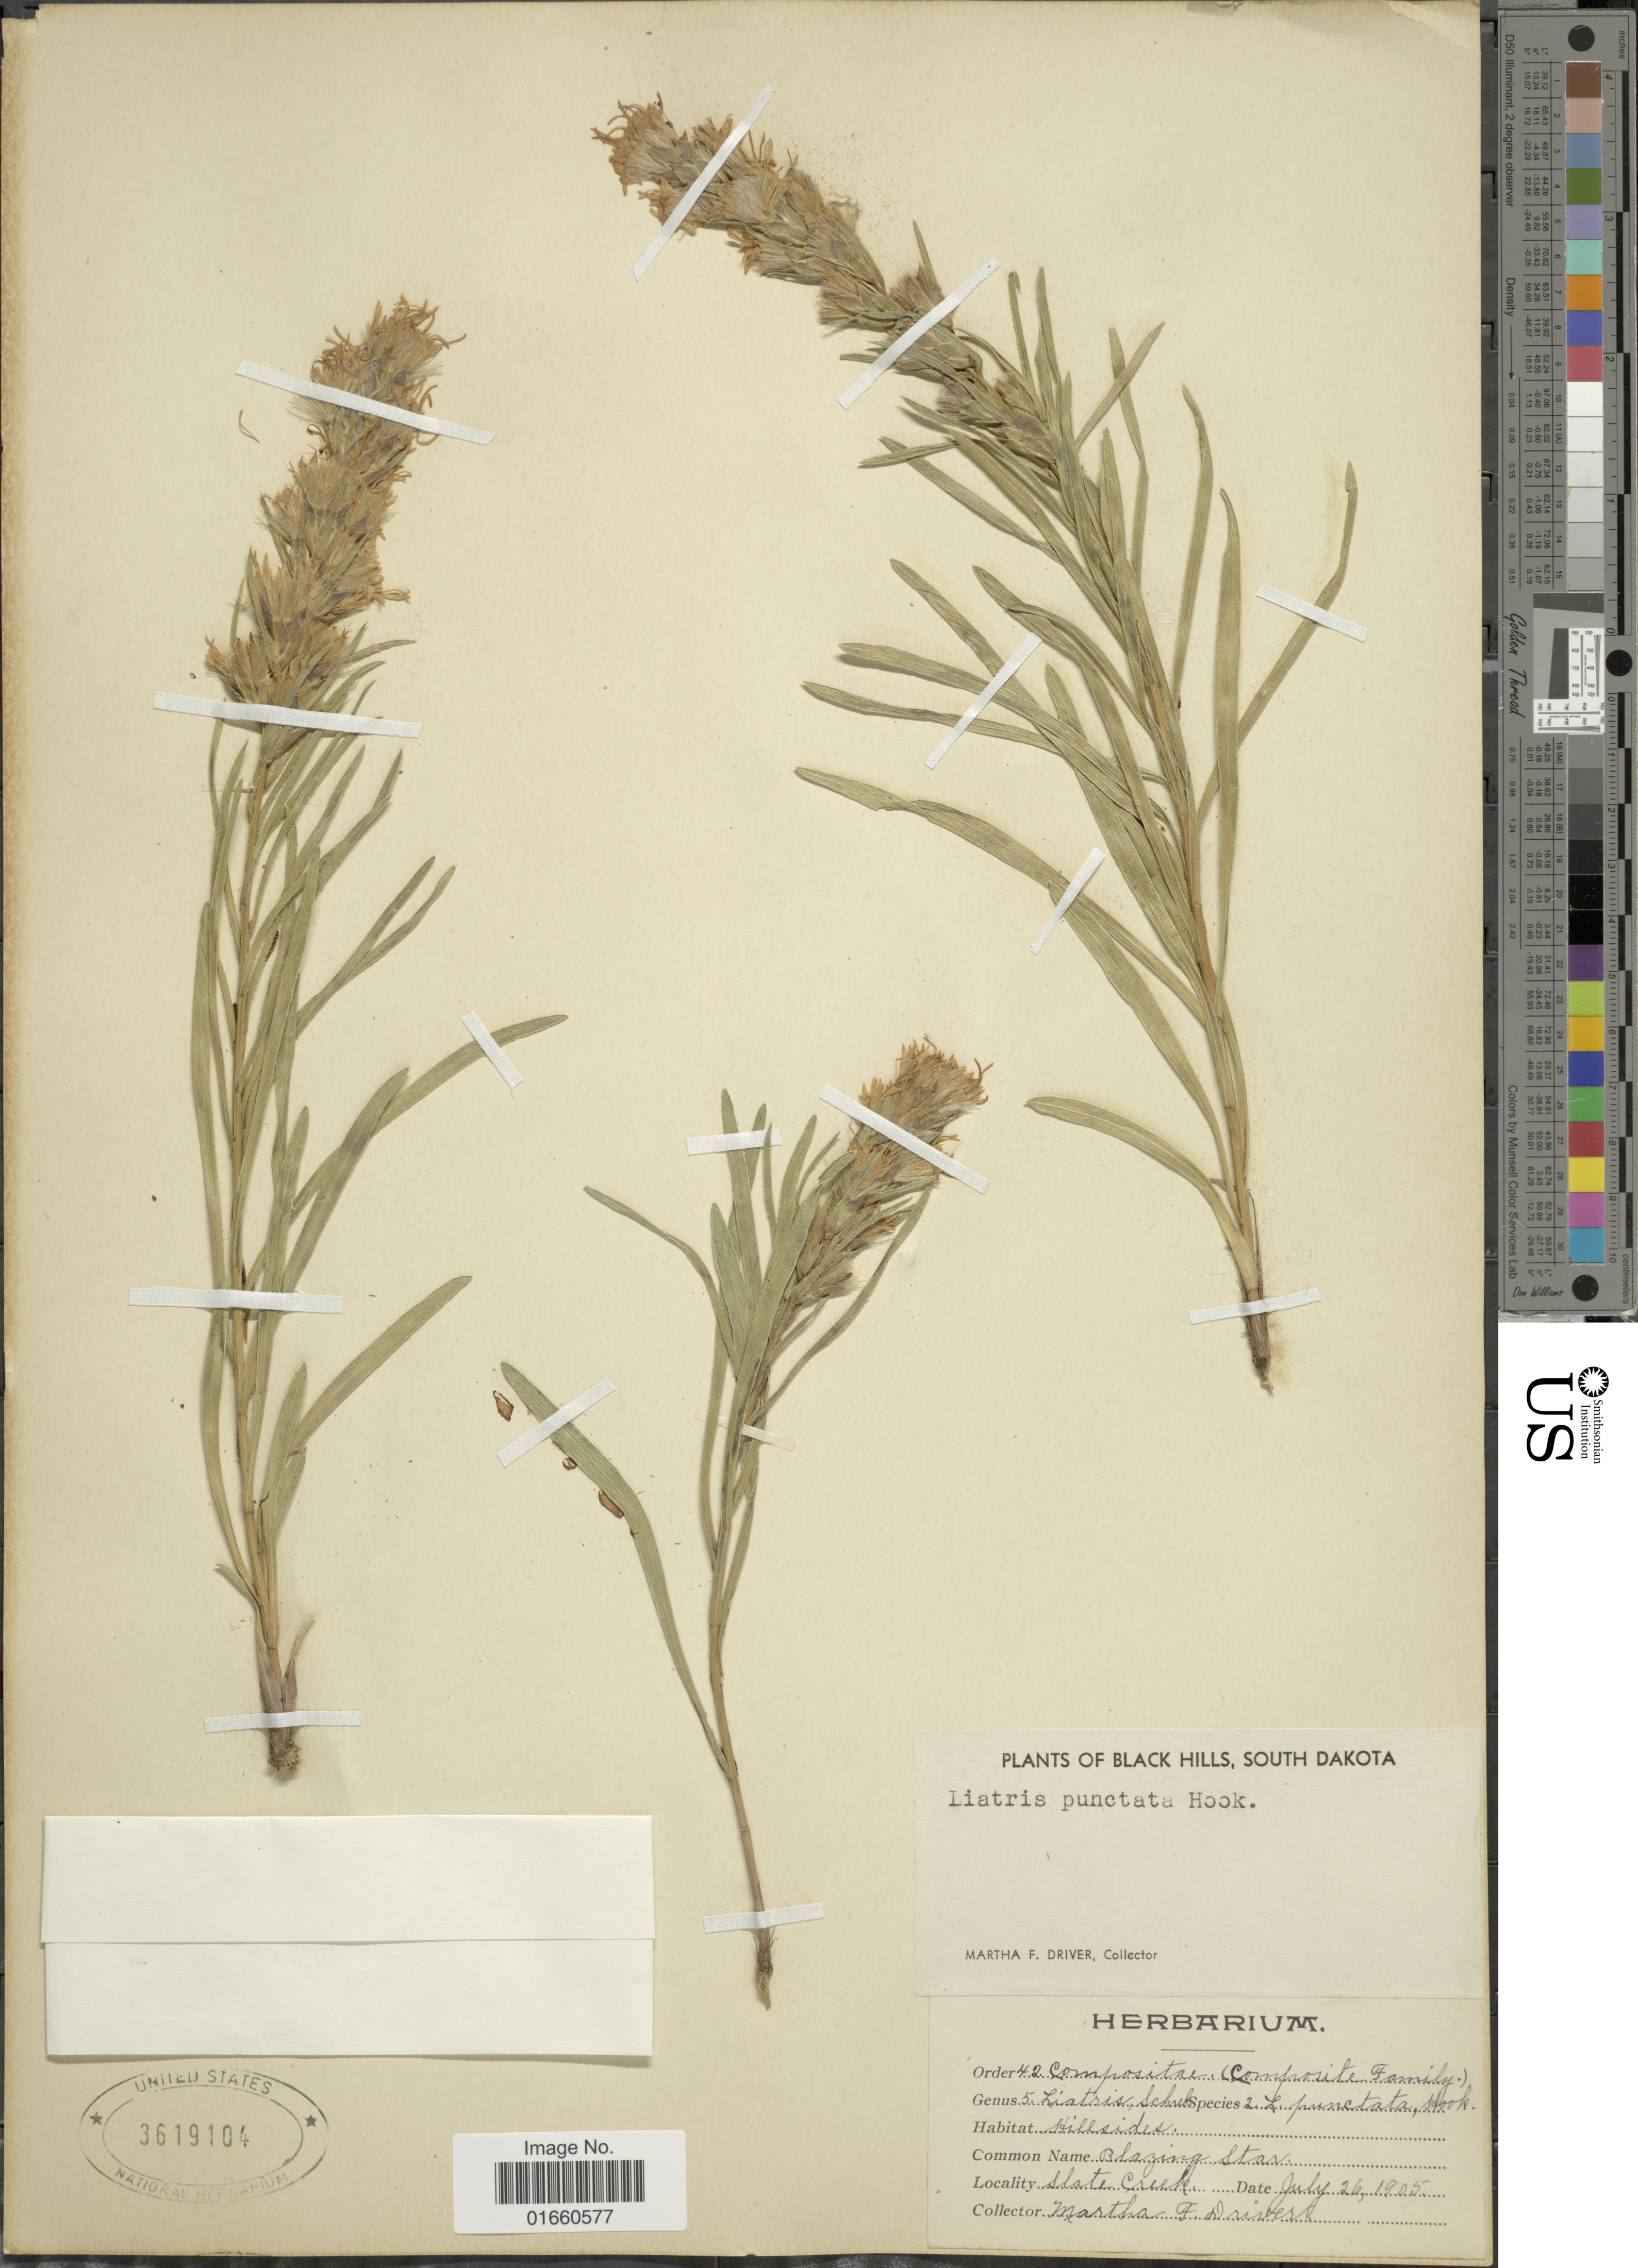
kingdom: Plantae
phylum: Tracheophyta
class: Magnoliopsida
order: Asterales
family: Asteraceae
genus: Liatris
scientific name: Liatris punctata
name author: Hook.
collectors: M. Driver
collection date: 1905-07-26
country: United States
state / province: South Dakota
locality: Black Hills, Slate Creek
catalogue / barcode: US 3619104